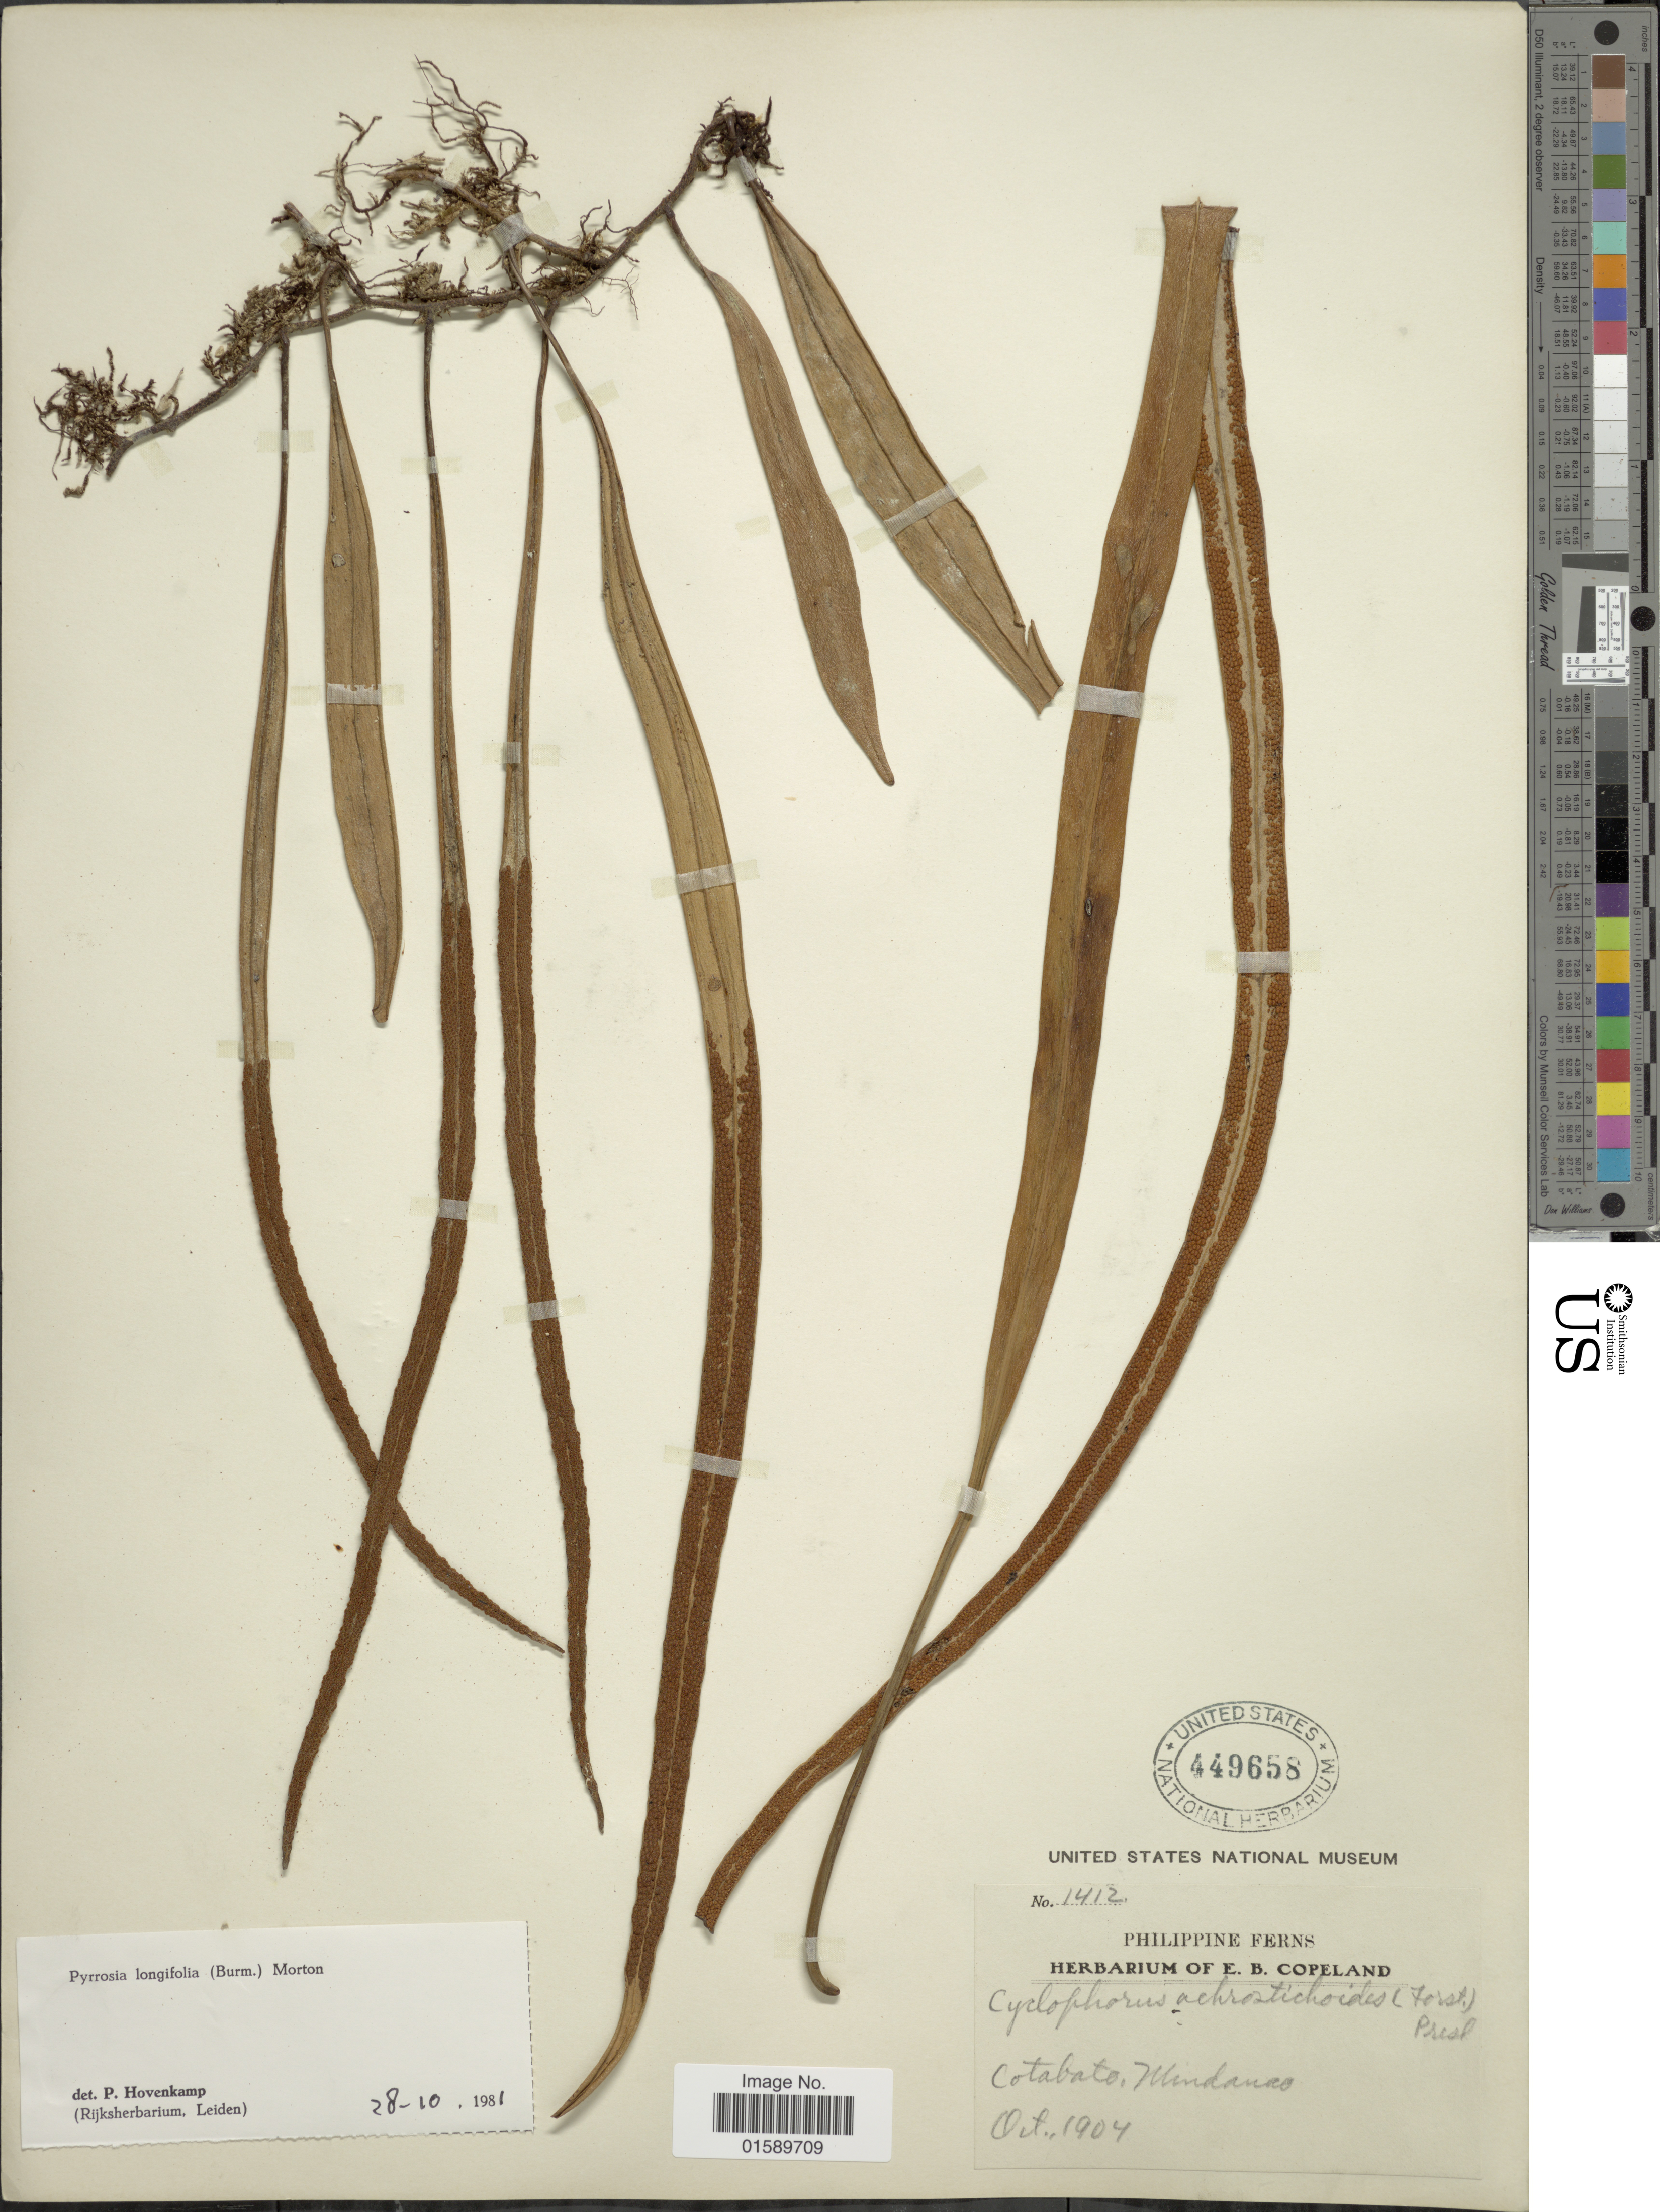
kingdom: Plantae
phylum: Tracheophyta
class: Polypodiopsida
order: Polypodiales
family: Polypodiaceae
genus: Pyrrosia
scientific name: Pyrrosia longifolia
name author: (Burm. f.) C.V. Morton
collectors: ex herb. E. B. Copeland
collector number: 1412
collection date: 1904-10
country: Philippines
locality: Cotabato, Mindanao.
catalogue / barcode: US 449658